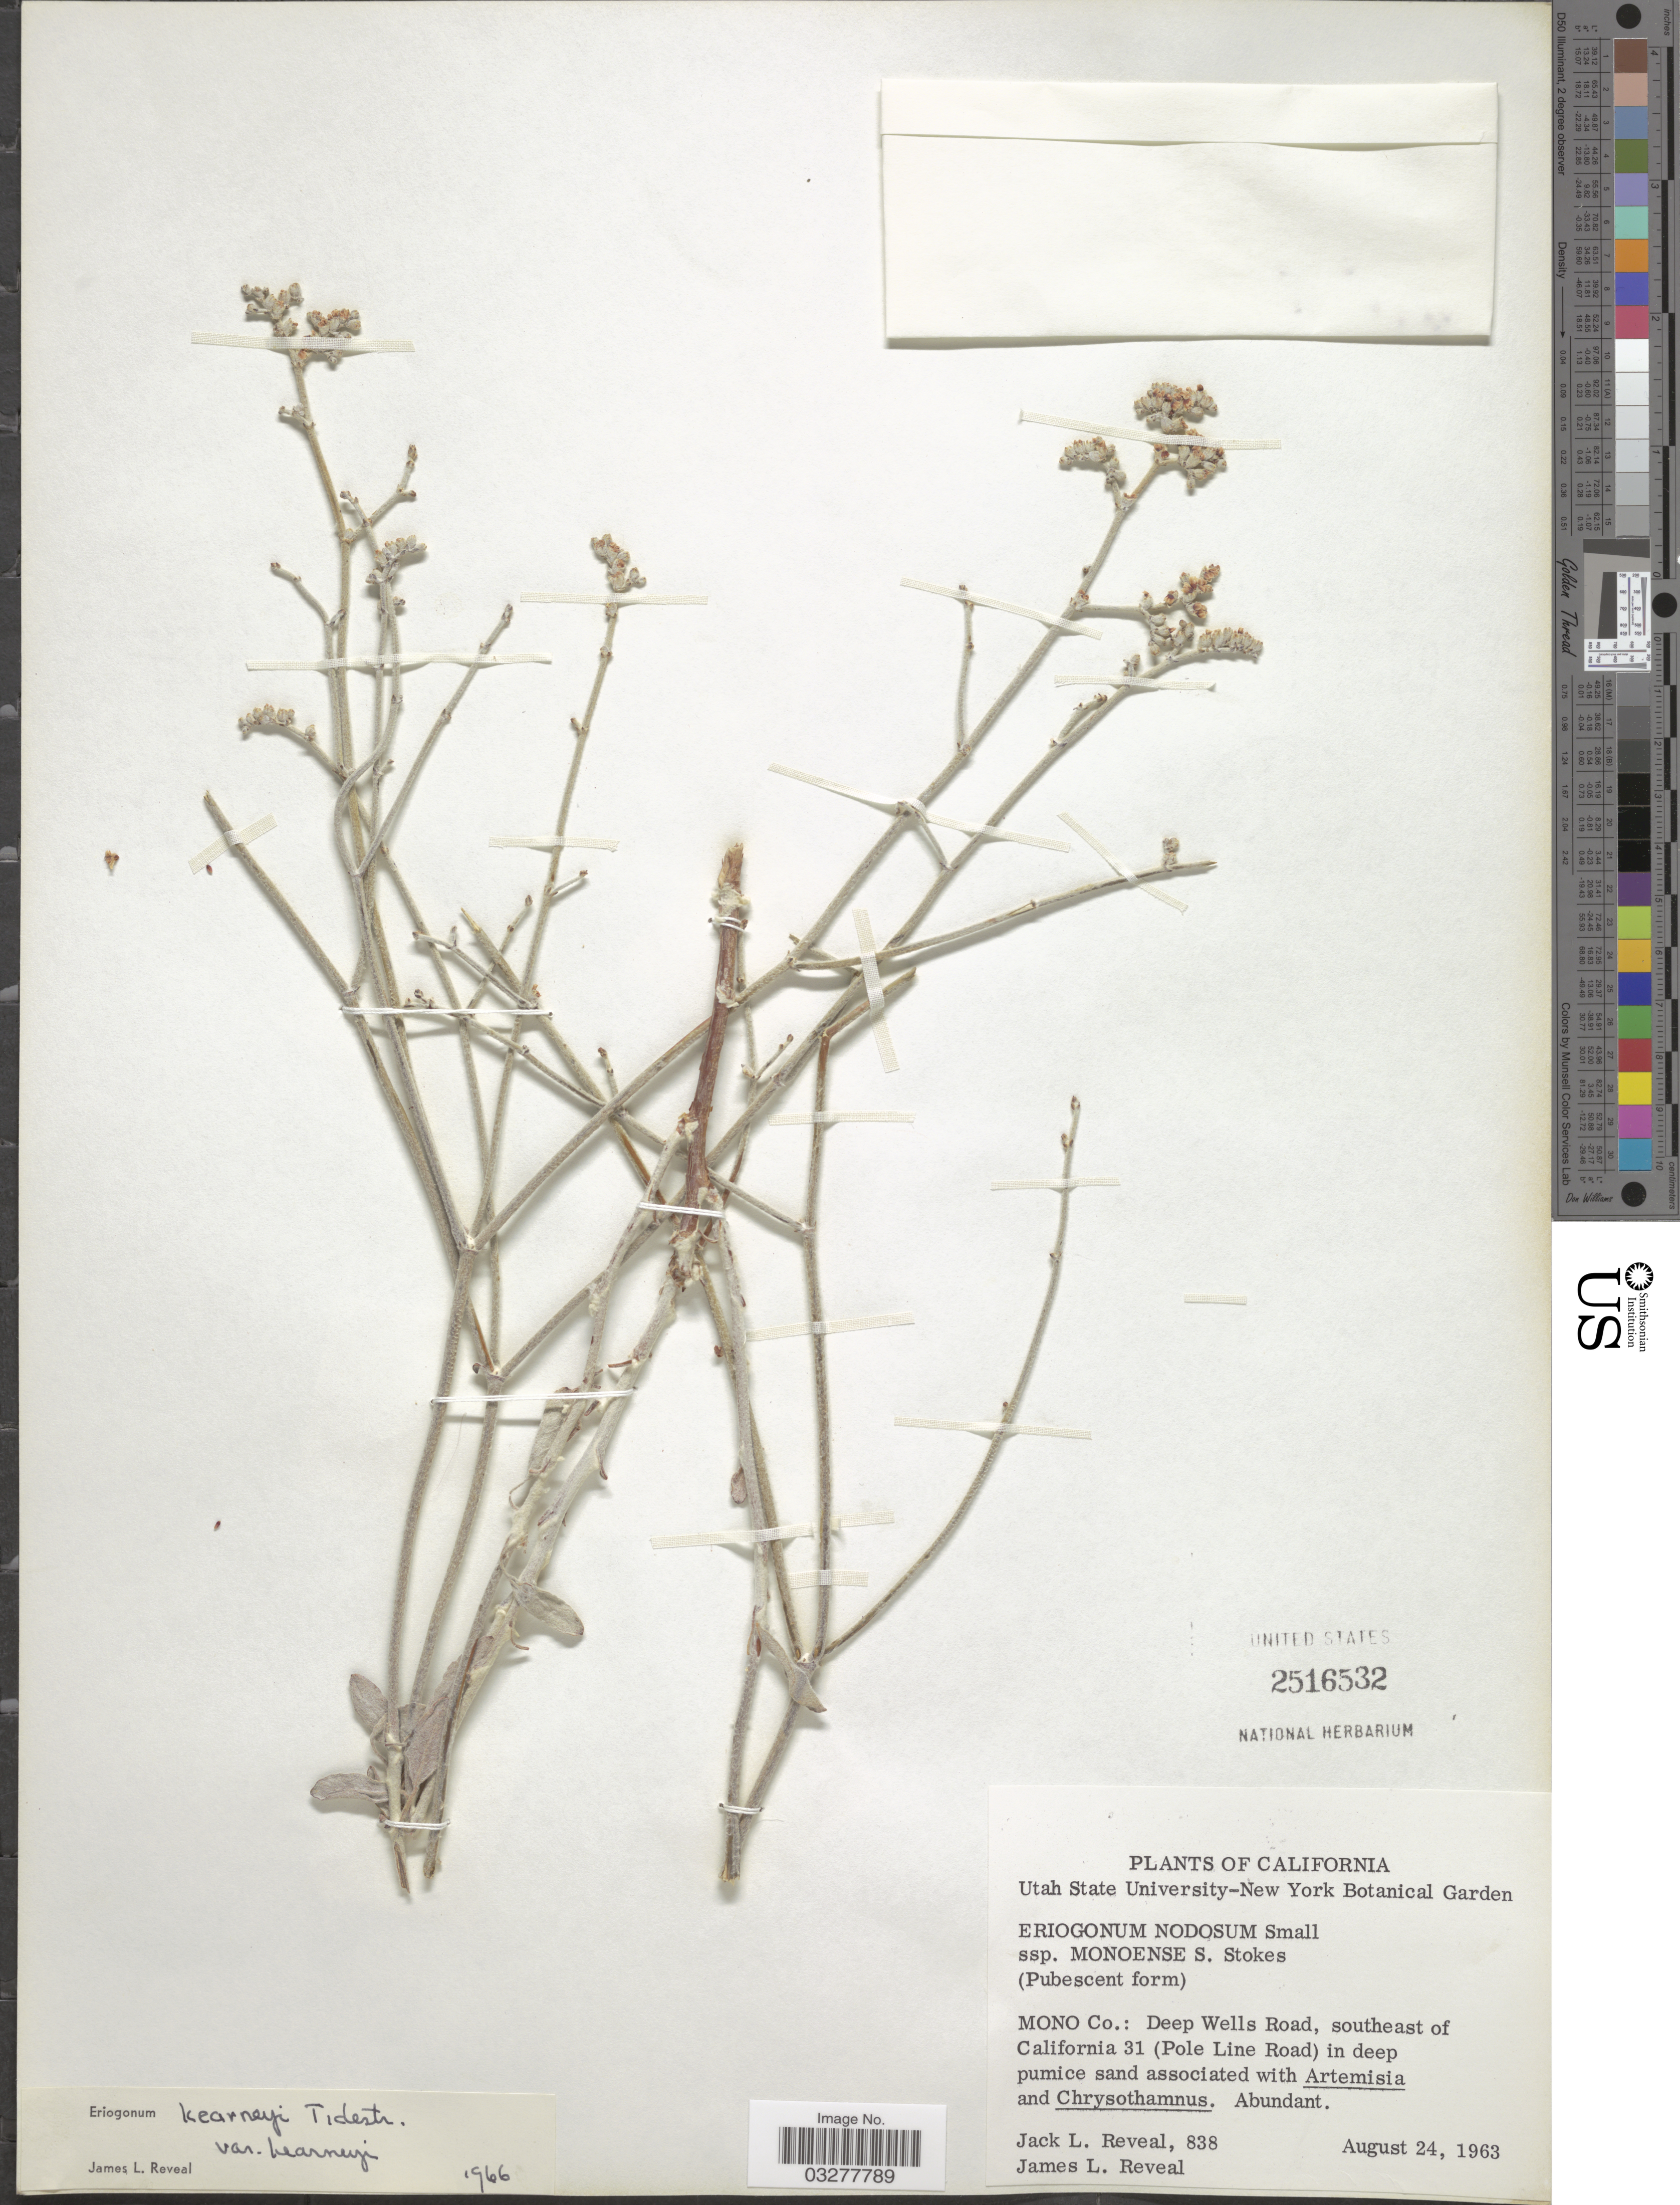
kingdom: Plantae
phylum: Tracheophyta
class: Magnoliopsida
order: Caryophyllales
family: Polygonaceae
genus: Eriogonum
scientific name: Eriogonum kearneyi var. kearneyi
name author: Tidestr.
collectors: J. L. Reveal & J. L. Reveal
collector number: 838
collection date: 1963-08-24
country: United States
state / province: California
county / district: Mono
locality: Mono Co.: Deep Wells Road, southeast of California 31 (Pole Line Road).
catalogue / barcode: US 2516532